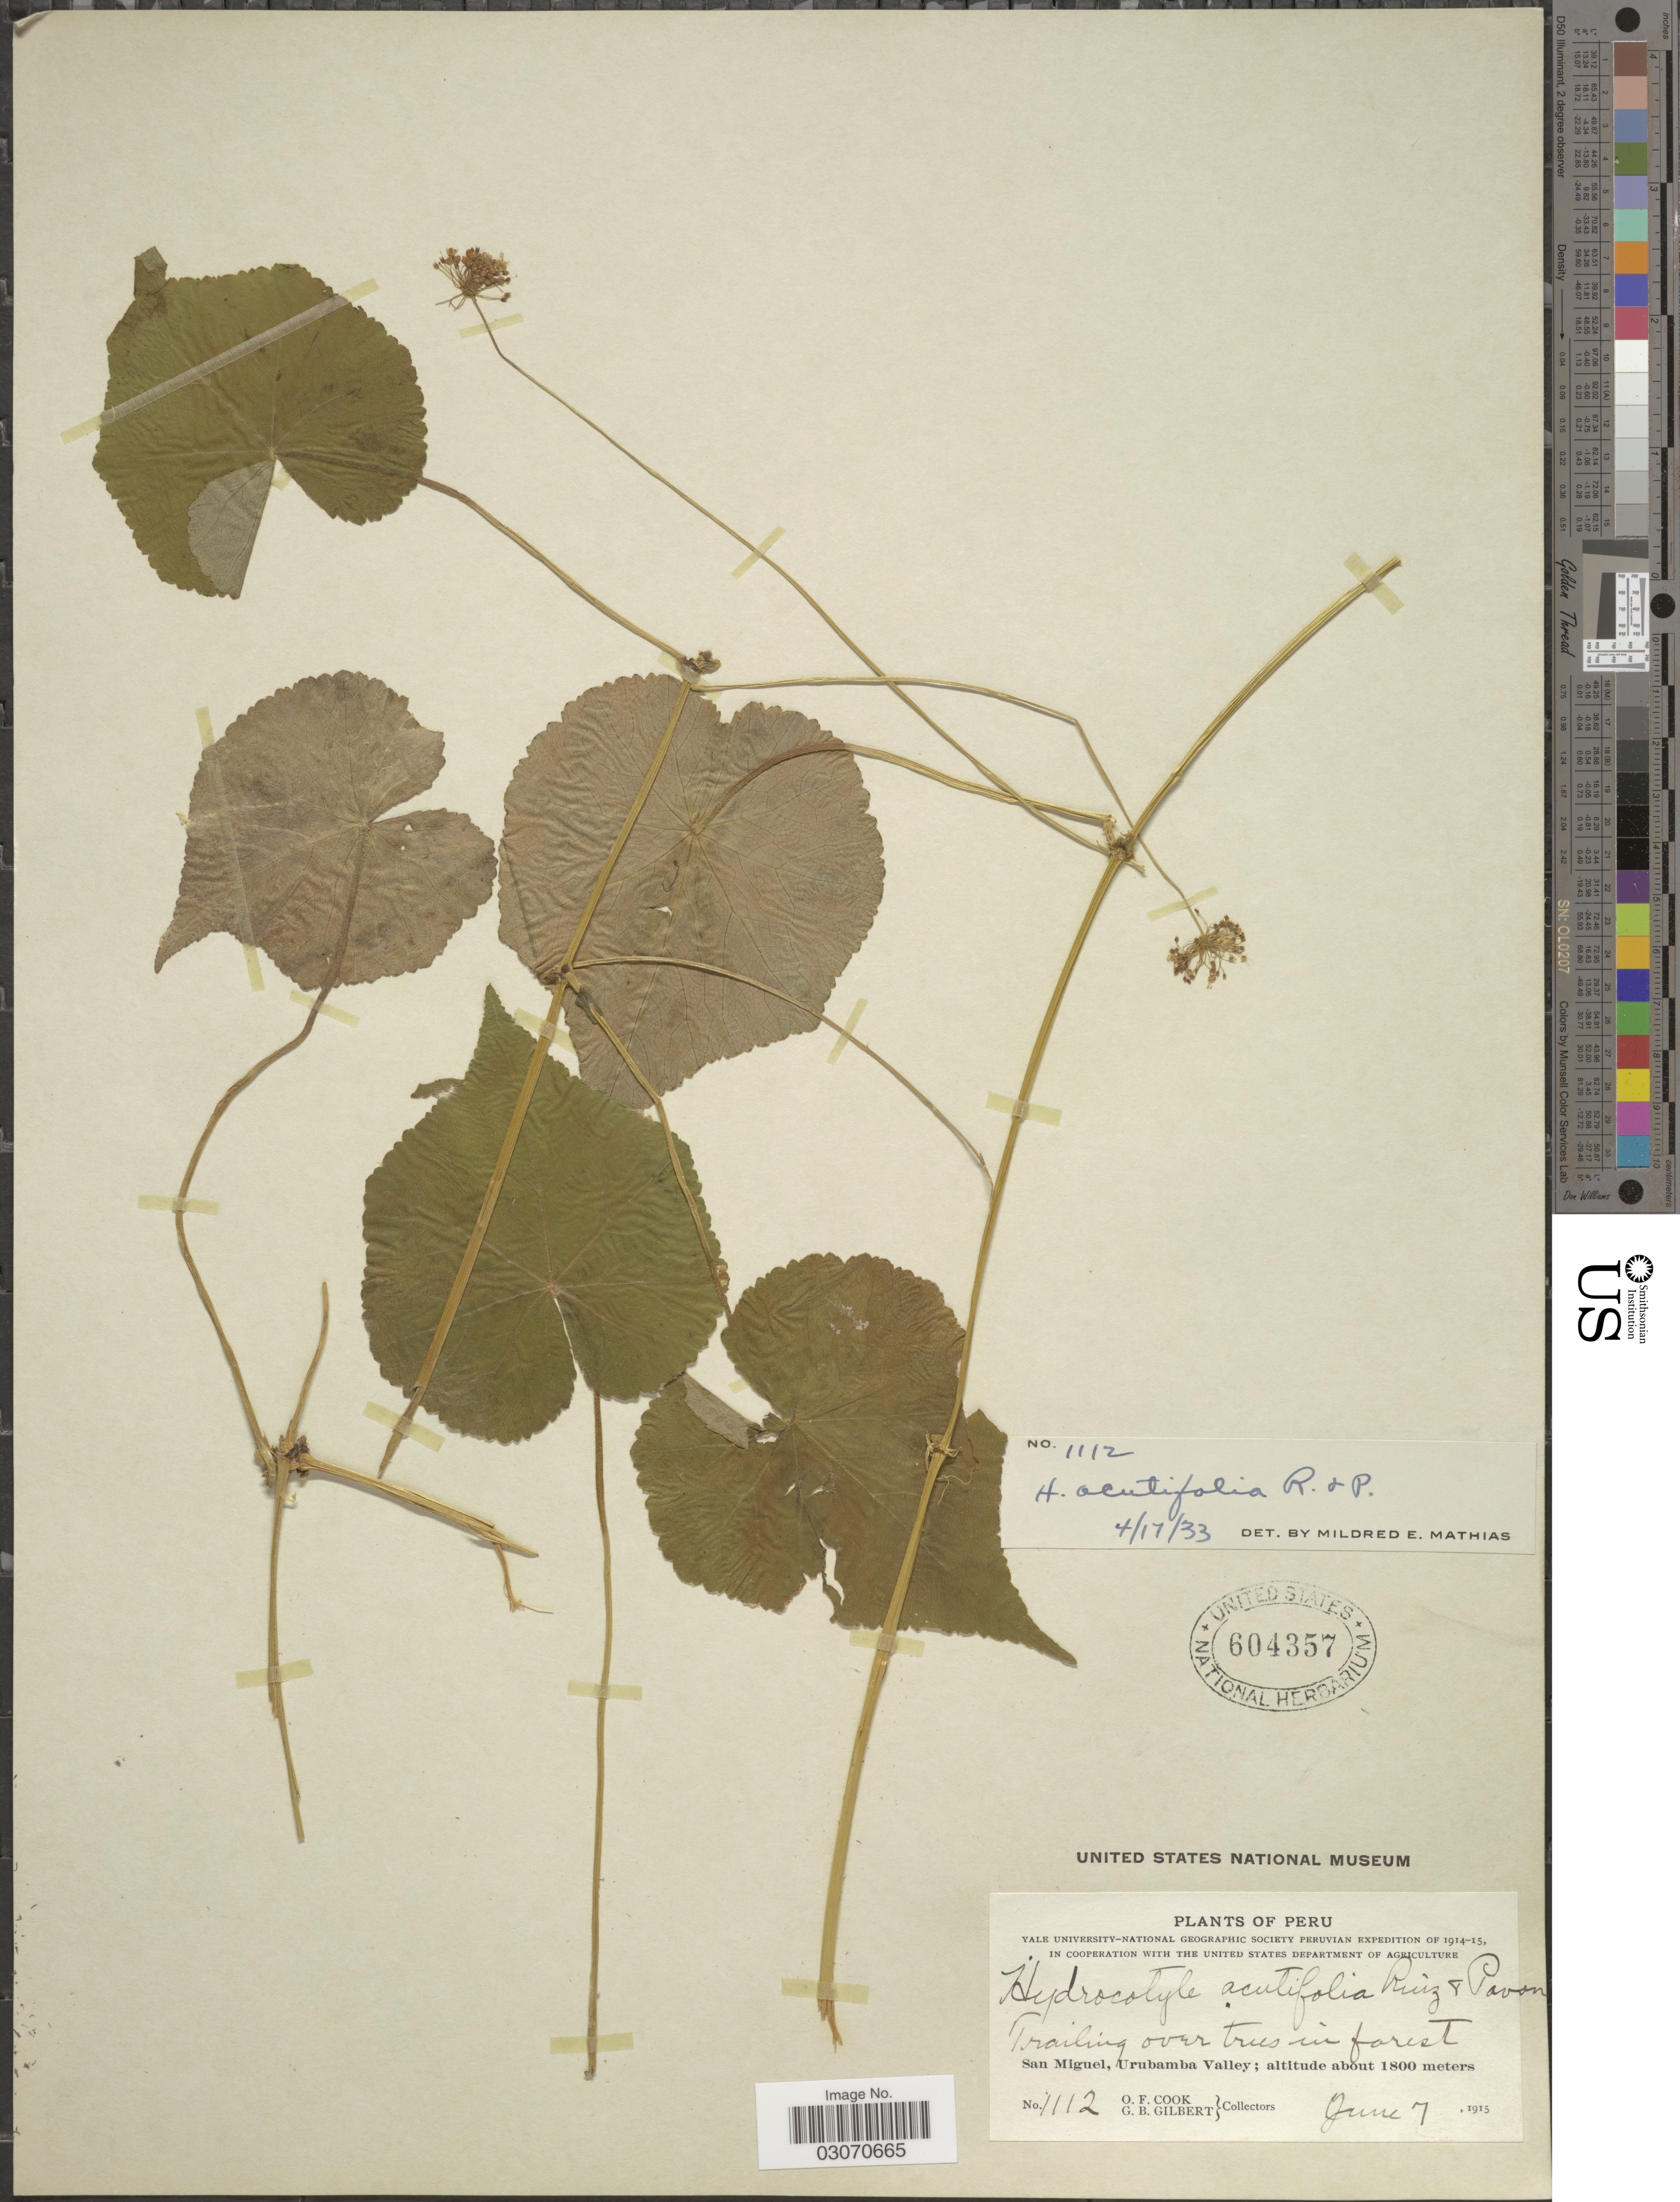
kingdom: Plantae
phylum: Tracheophyta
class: Magnoliopsida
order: Apiales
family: Araliaceae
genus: Hydrocotyle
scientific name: Hydrocotyle acutifolia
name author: Ruiz & Pav.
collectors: O. F. Cook & G. B. Gilbert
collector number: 1112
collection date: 1915-06-07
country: Peru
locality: San Miguel, Urubamba Valley.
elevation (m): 1800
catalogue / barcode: US 604357